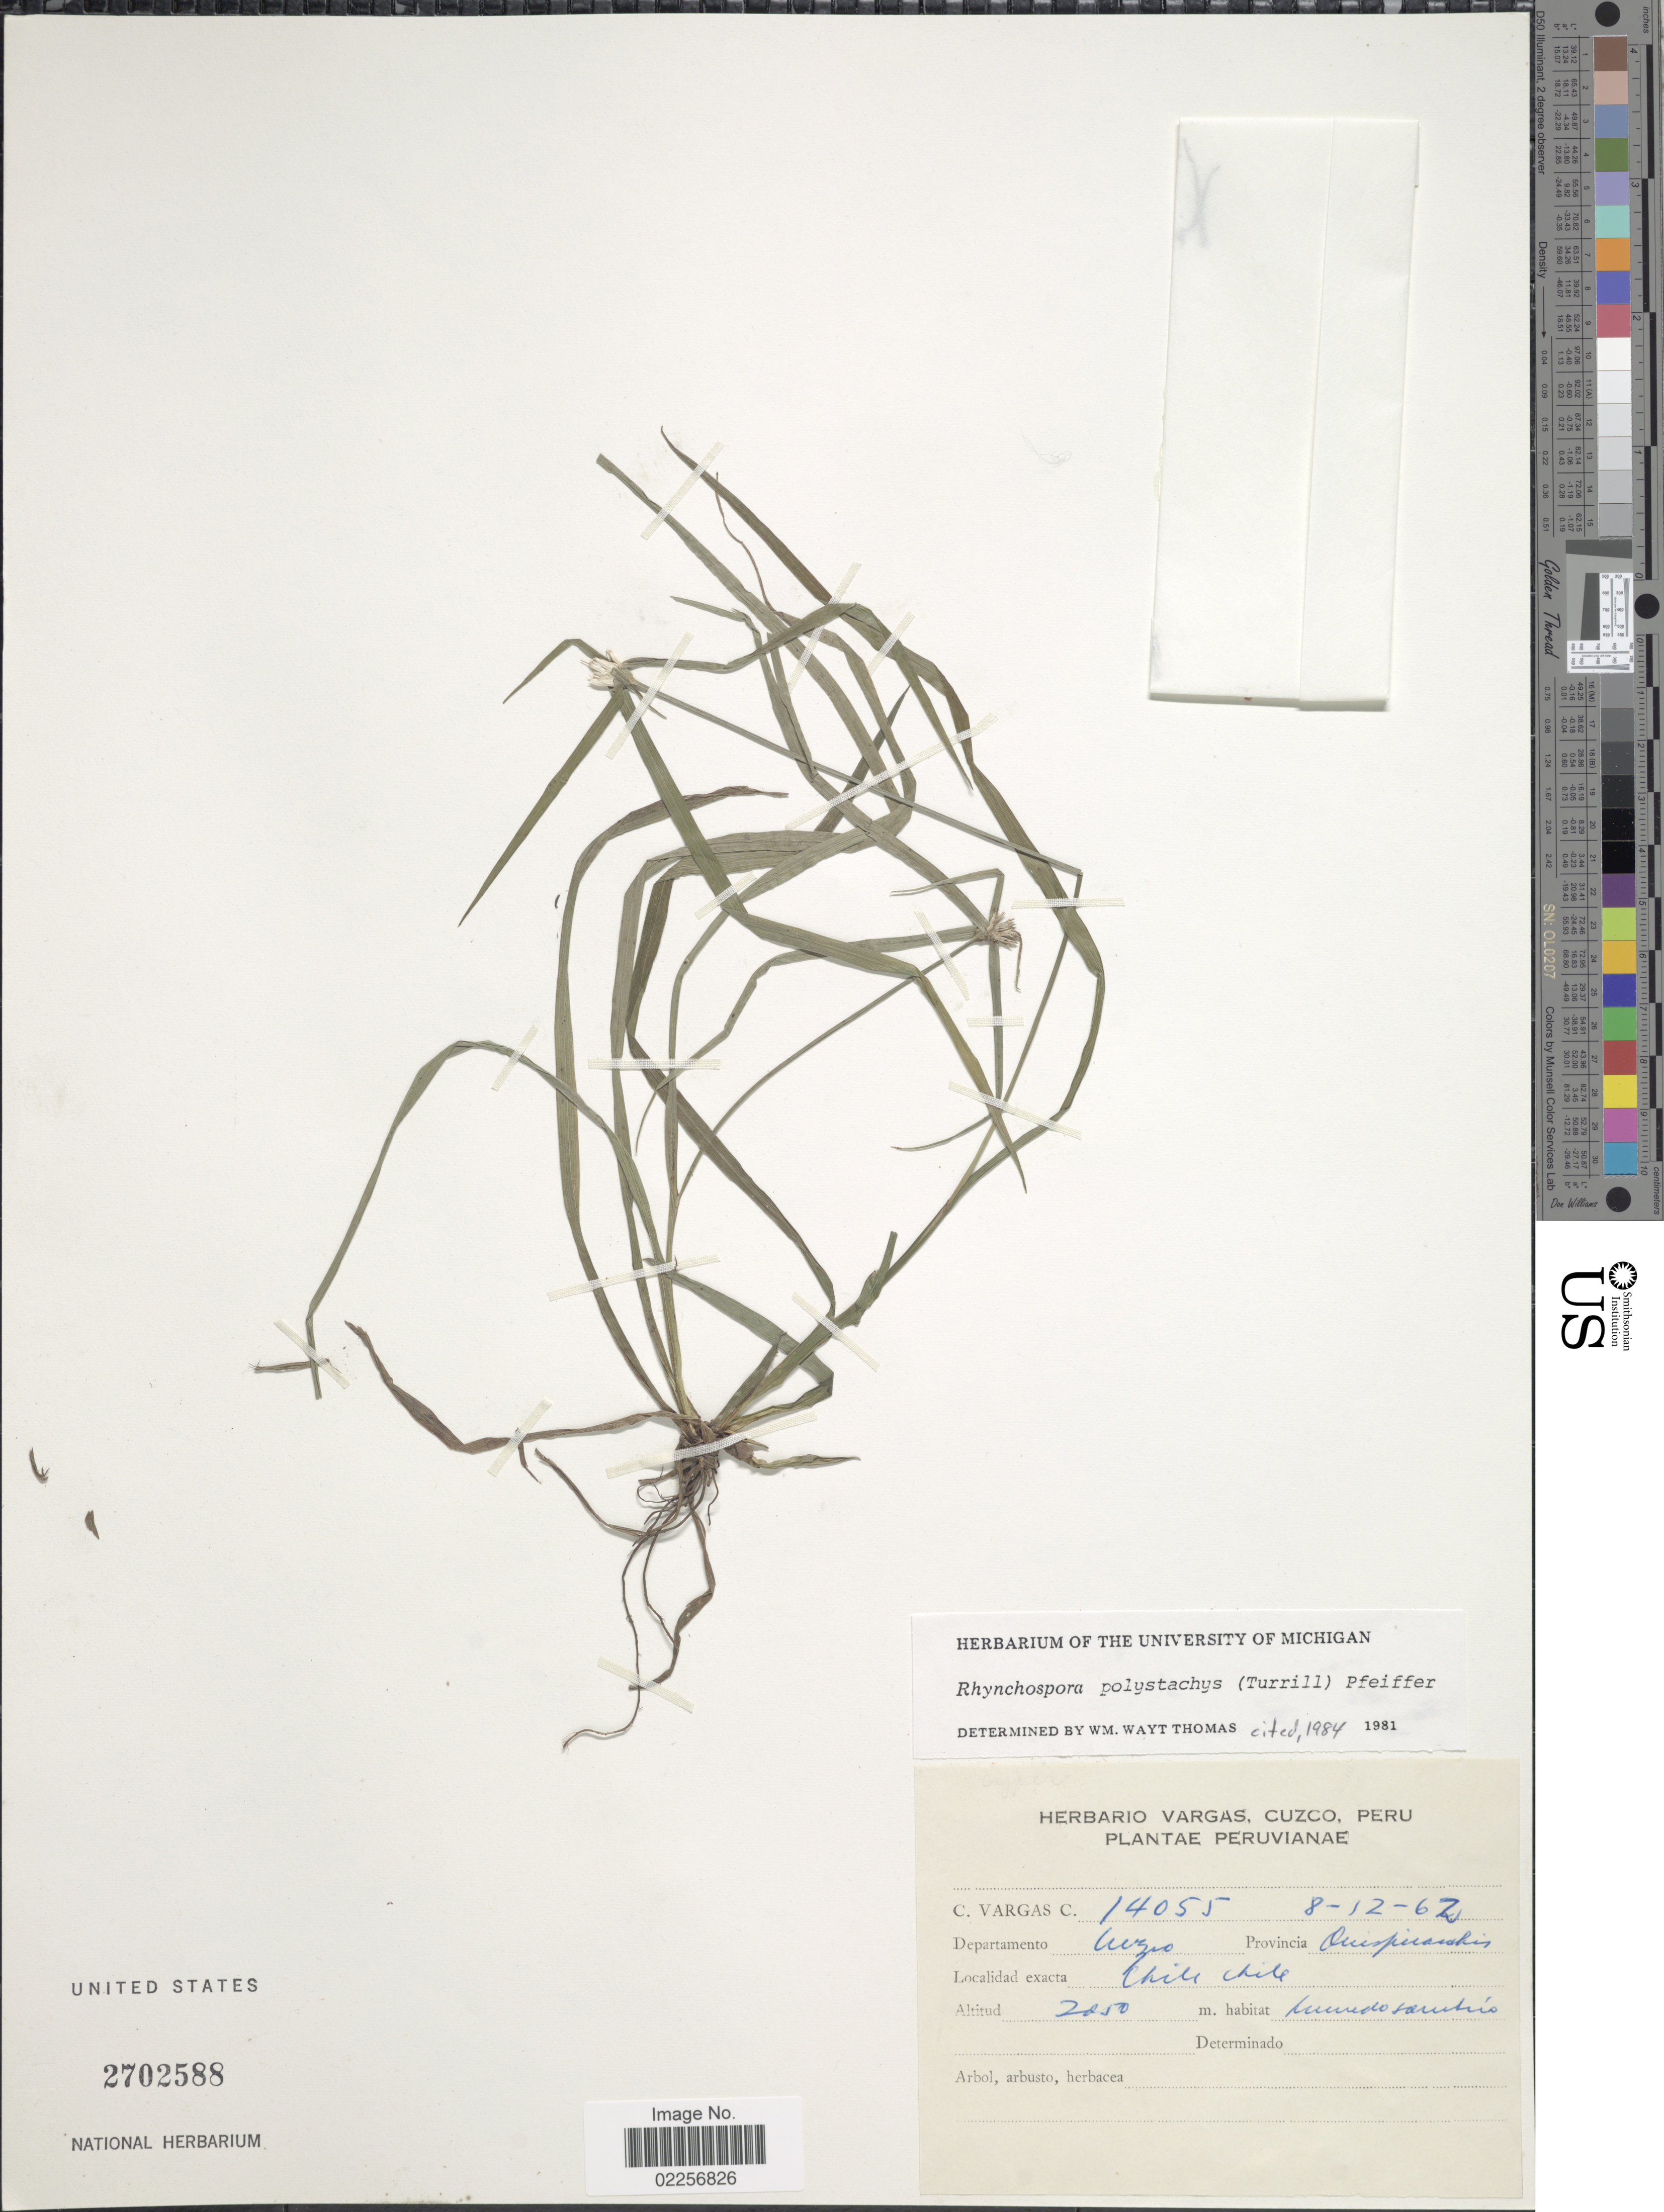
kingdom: Plantae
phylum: Tracheophyta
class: Liliopsida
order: Poales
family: Cyperaceae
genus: Rhynchospora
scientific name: Rhynchospora polystachys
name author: (Turrill) H. Pfeiff.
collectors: C. Vargas Calderón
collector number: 14055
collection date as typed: Transcribed d/m/y: 8/12/62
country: Peru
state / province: Cusco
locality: Departamento Cuzco, Provincia: Quispicanchi. Chile chile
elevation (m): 2050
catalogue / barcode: US 2702588